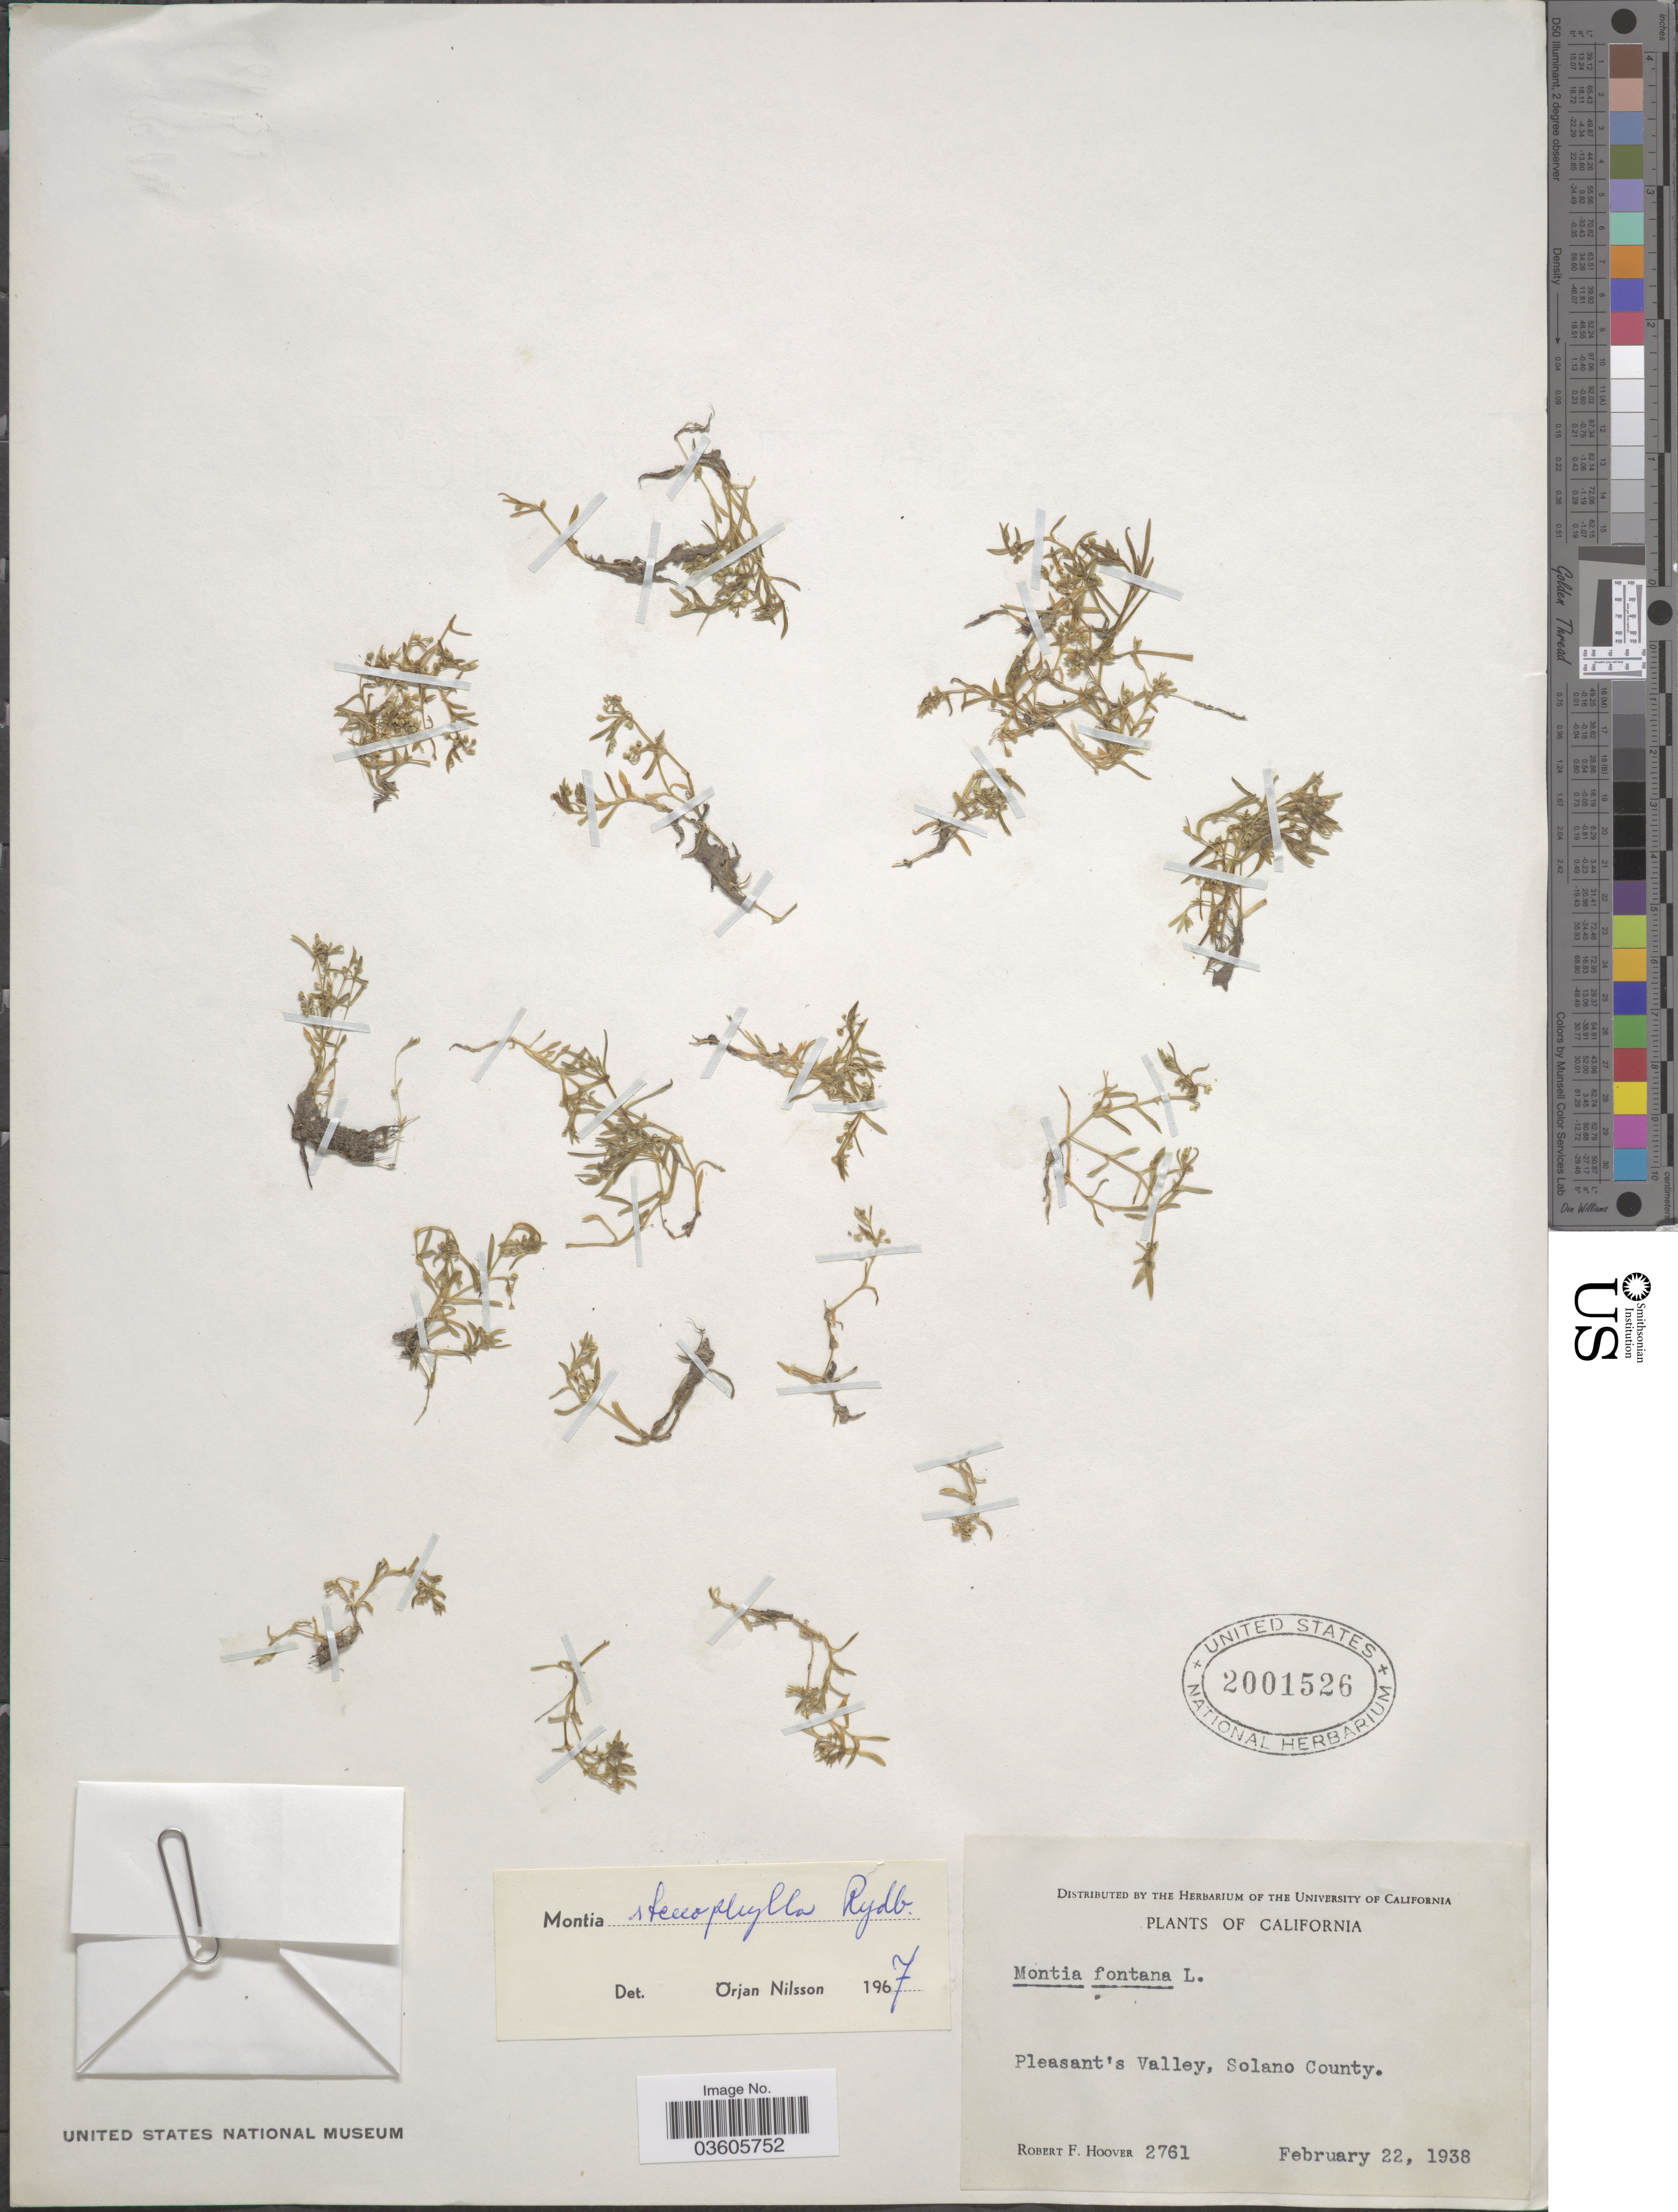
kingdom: Plantae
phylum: Tracheophyta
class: Magnoliopsida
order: Caryophyllales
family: Montiaceae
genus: Montia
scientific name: Montia stenophylla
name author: Rydb.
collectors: R. F. Hoover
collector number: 2761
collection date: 1938-02-22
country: United States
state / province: California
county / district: Solano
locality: Pleasant's Valley, Solano County.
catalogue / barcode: US 2001526